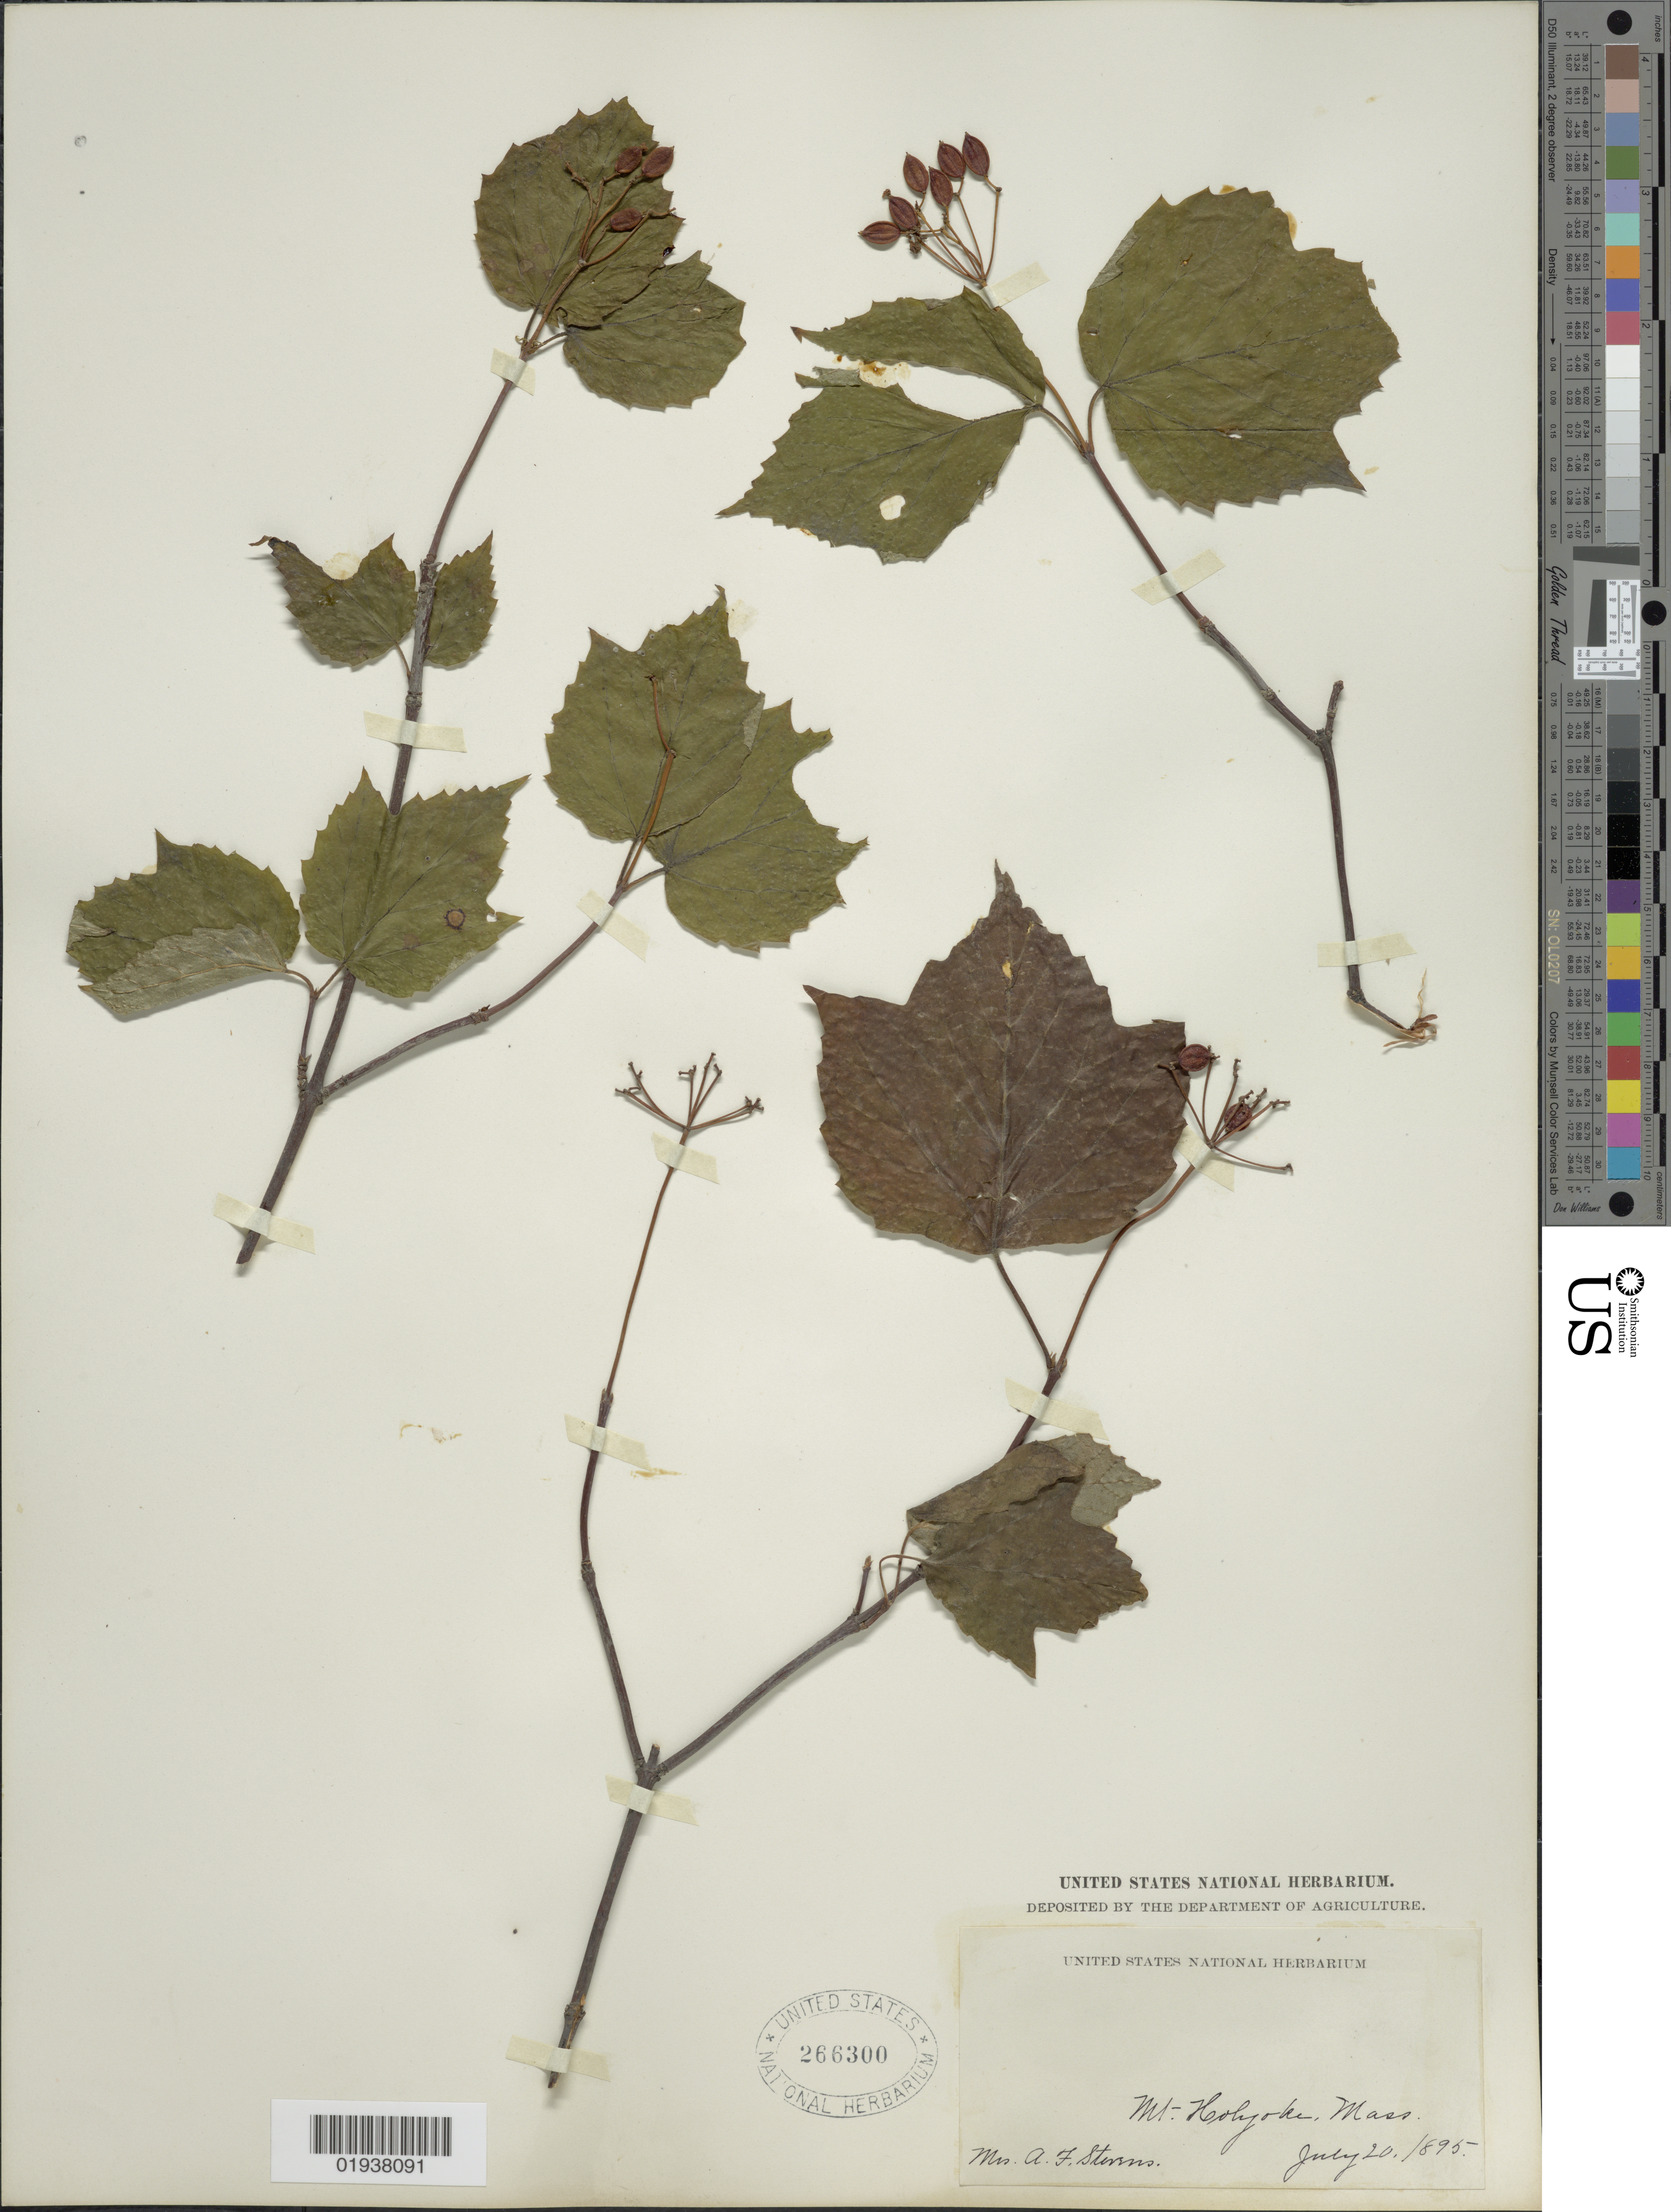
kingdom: Plantae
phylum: Tracheophyta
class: Magnoliopsida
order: Dipsacales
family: Viburnaceae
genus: Viburnum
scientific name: Viburnum acerifolium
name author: L.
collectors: A. Stevens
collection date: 1895-07-20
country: United States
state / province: Massachusetts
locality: Mt. Holyoke.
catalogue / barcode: US 266300